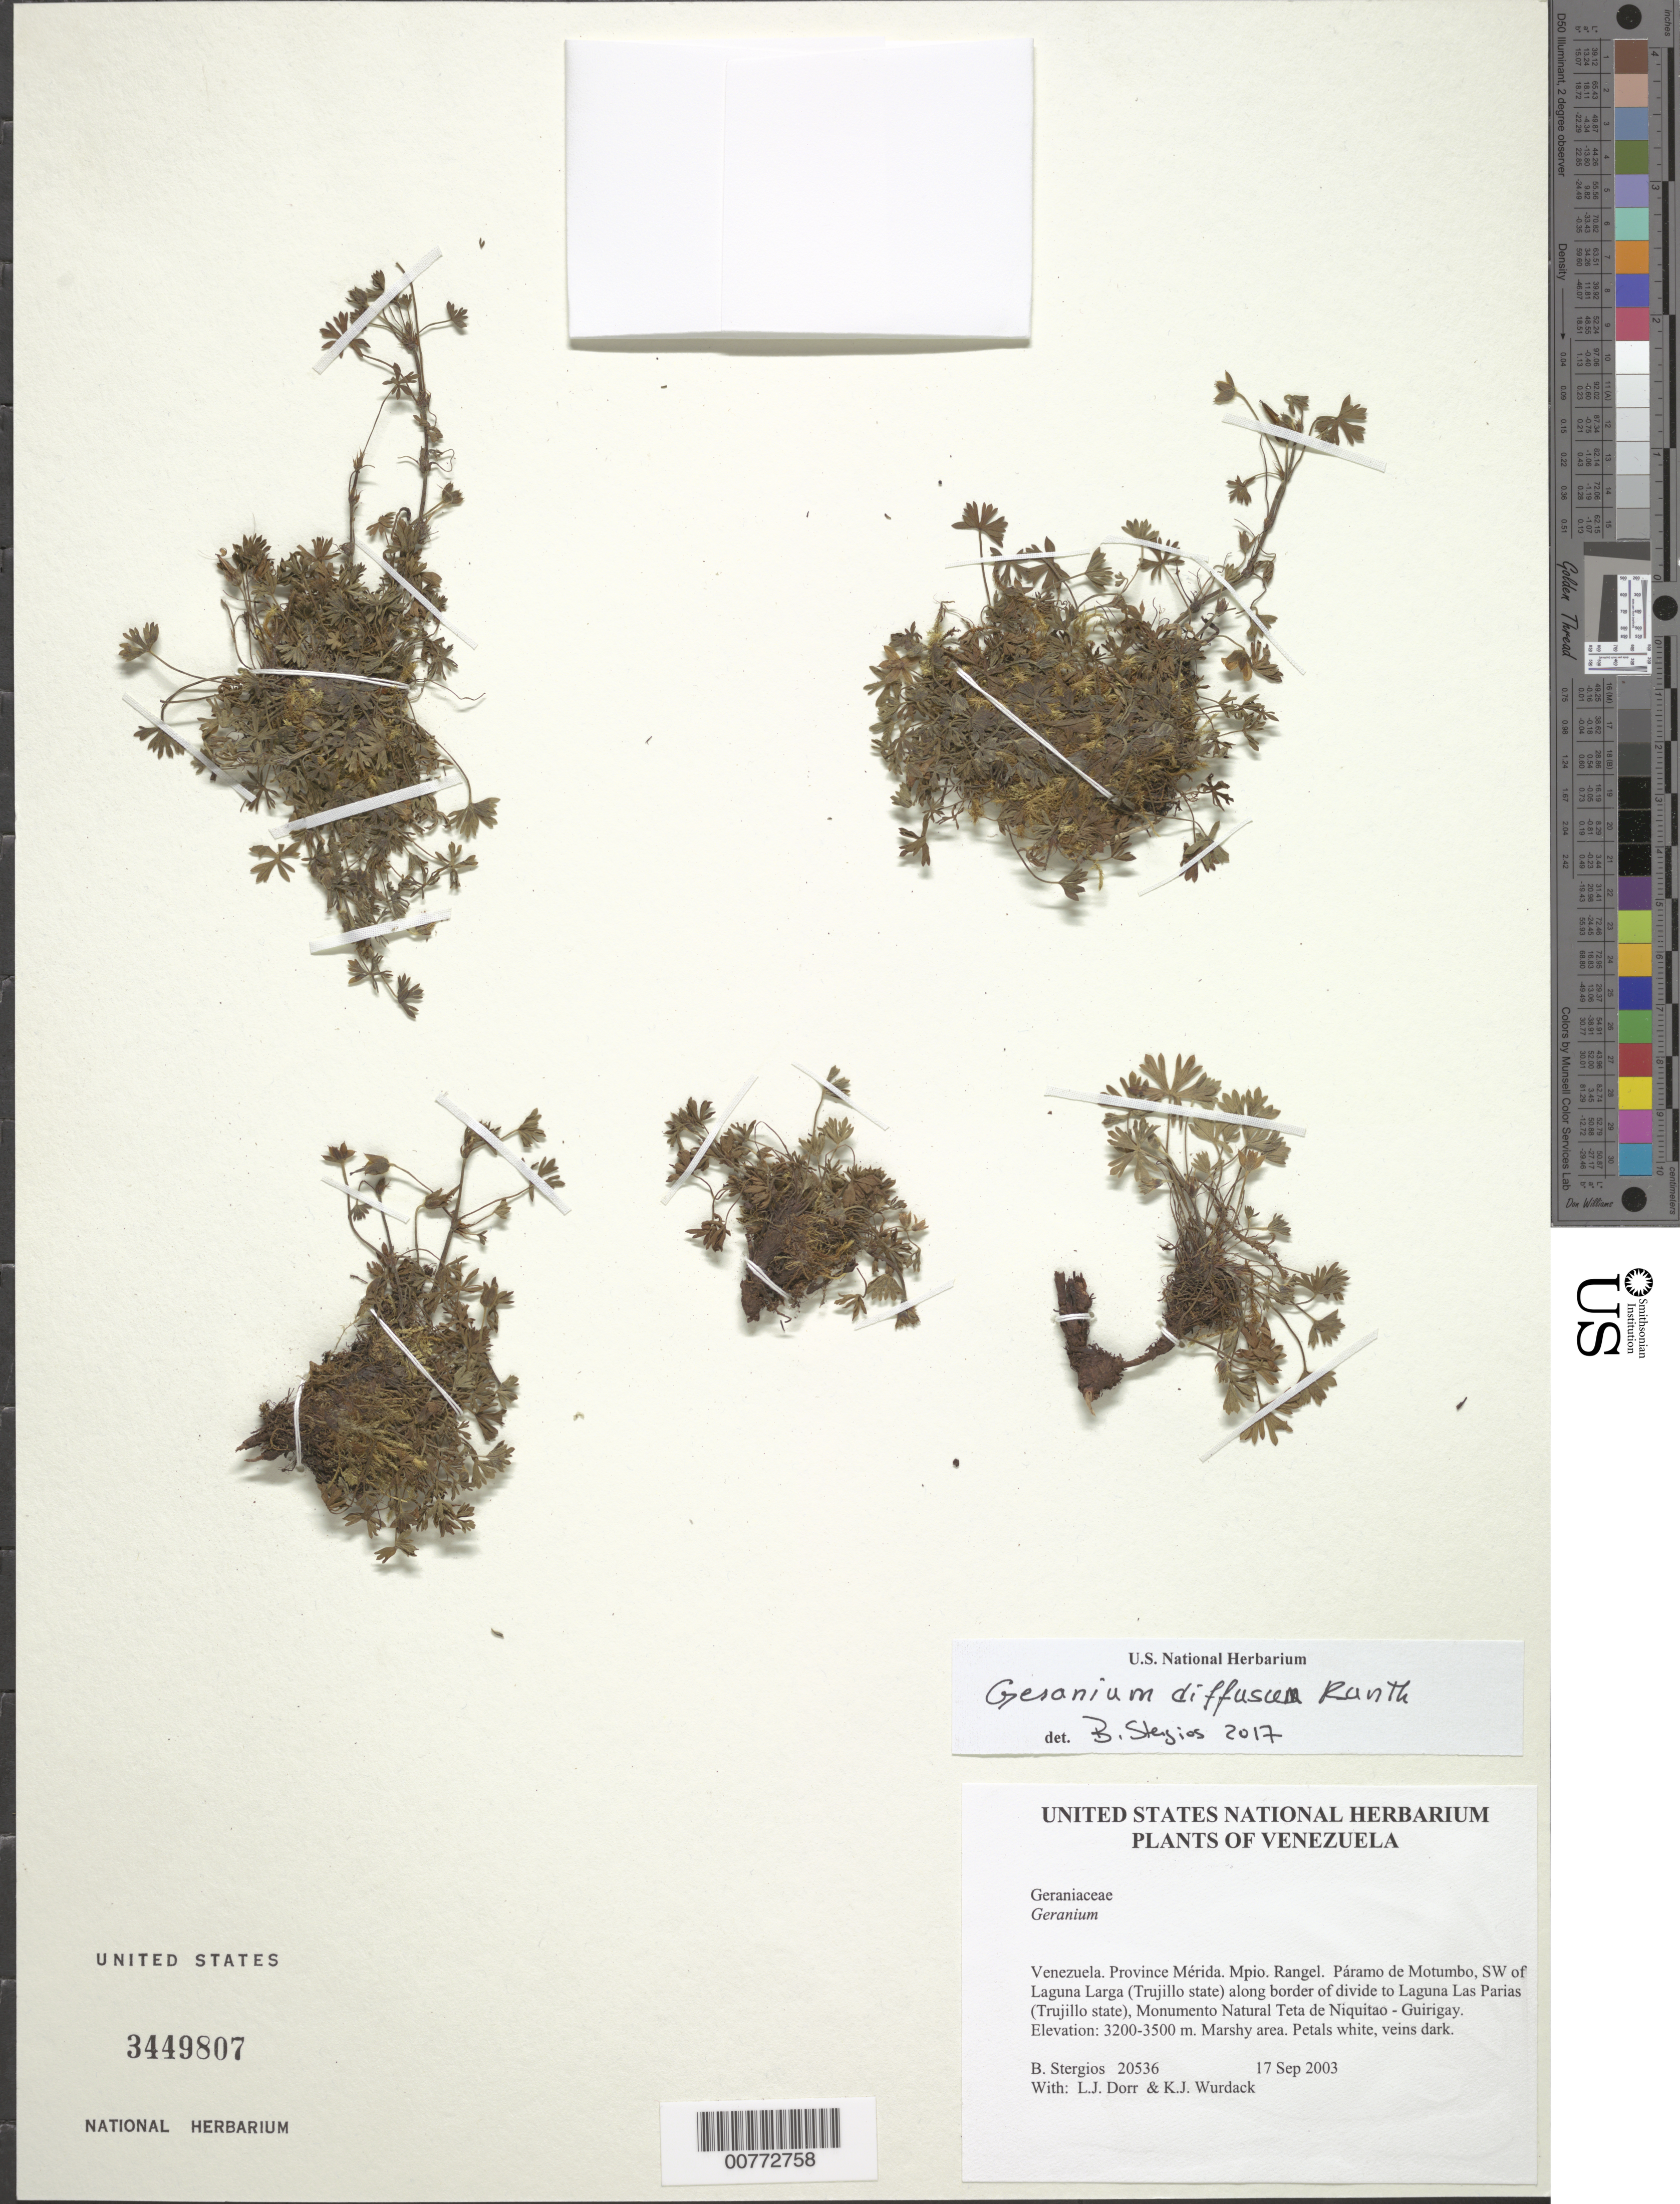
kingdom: Plantae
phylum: Tracheophyta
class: Magnoliopsida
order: Geraniales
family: Geraniaceae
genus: Geranium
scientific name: Geranium sp.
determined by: Dorr, L. J., (BOT), Smithsonian Institution - National Museum of Natural History (UNITED STATES)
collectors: B. G. Stergios, L. J. Dorr & K. Wurdack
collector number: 20536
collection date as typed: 17 Sep 2003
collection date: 2003-09-17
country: Venezuela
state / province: Mérida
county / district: Rangel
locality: Páramo de Motumbo, NW of Laguna Larga (Trujillo state), Monumento Natural Teta de Niquitao - Guirigay.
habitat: Marshy area.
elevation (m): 3200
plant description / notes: PORT, US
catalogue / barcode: US 3449807